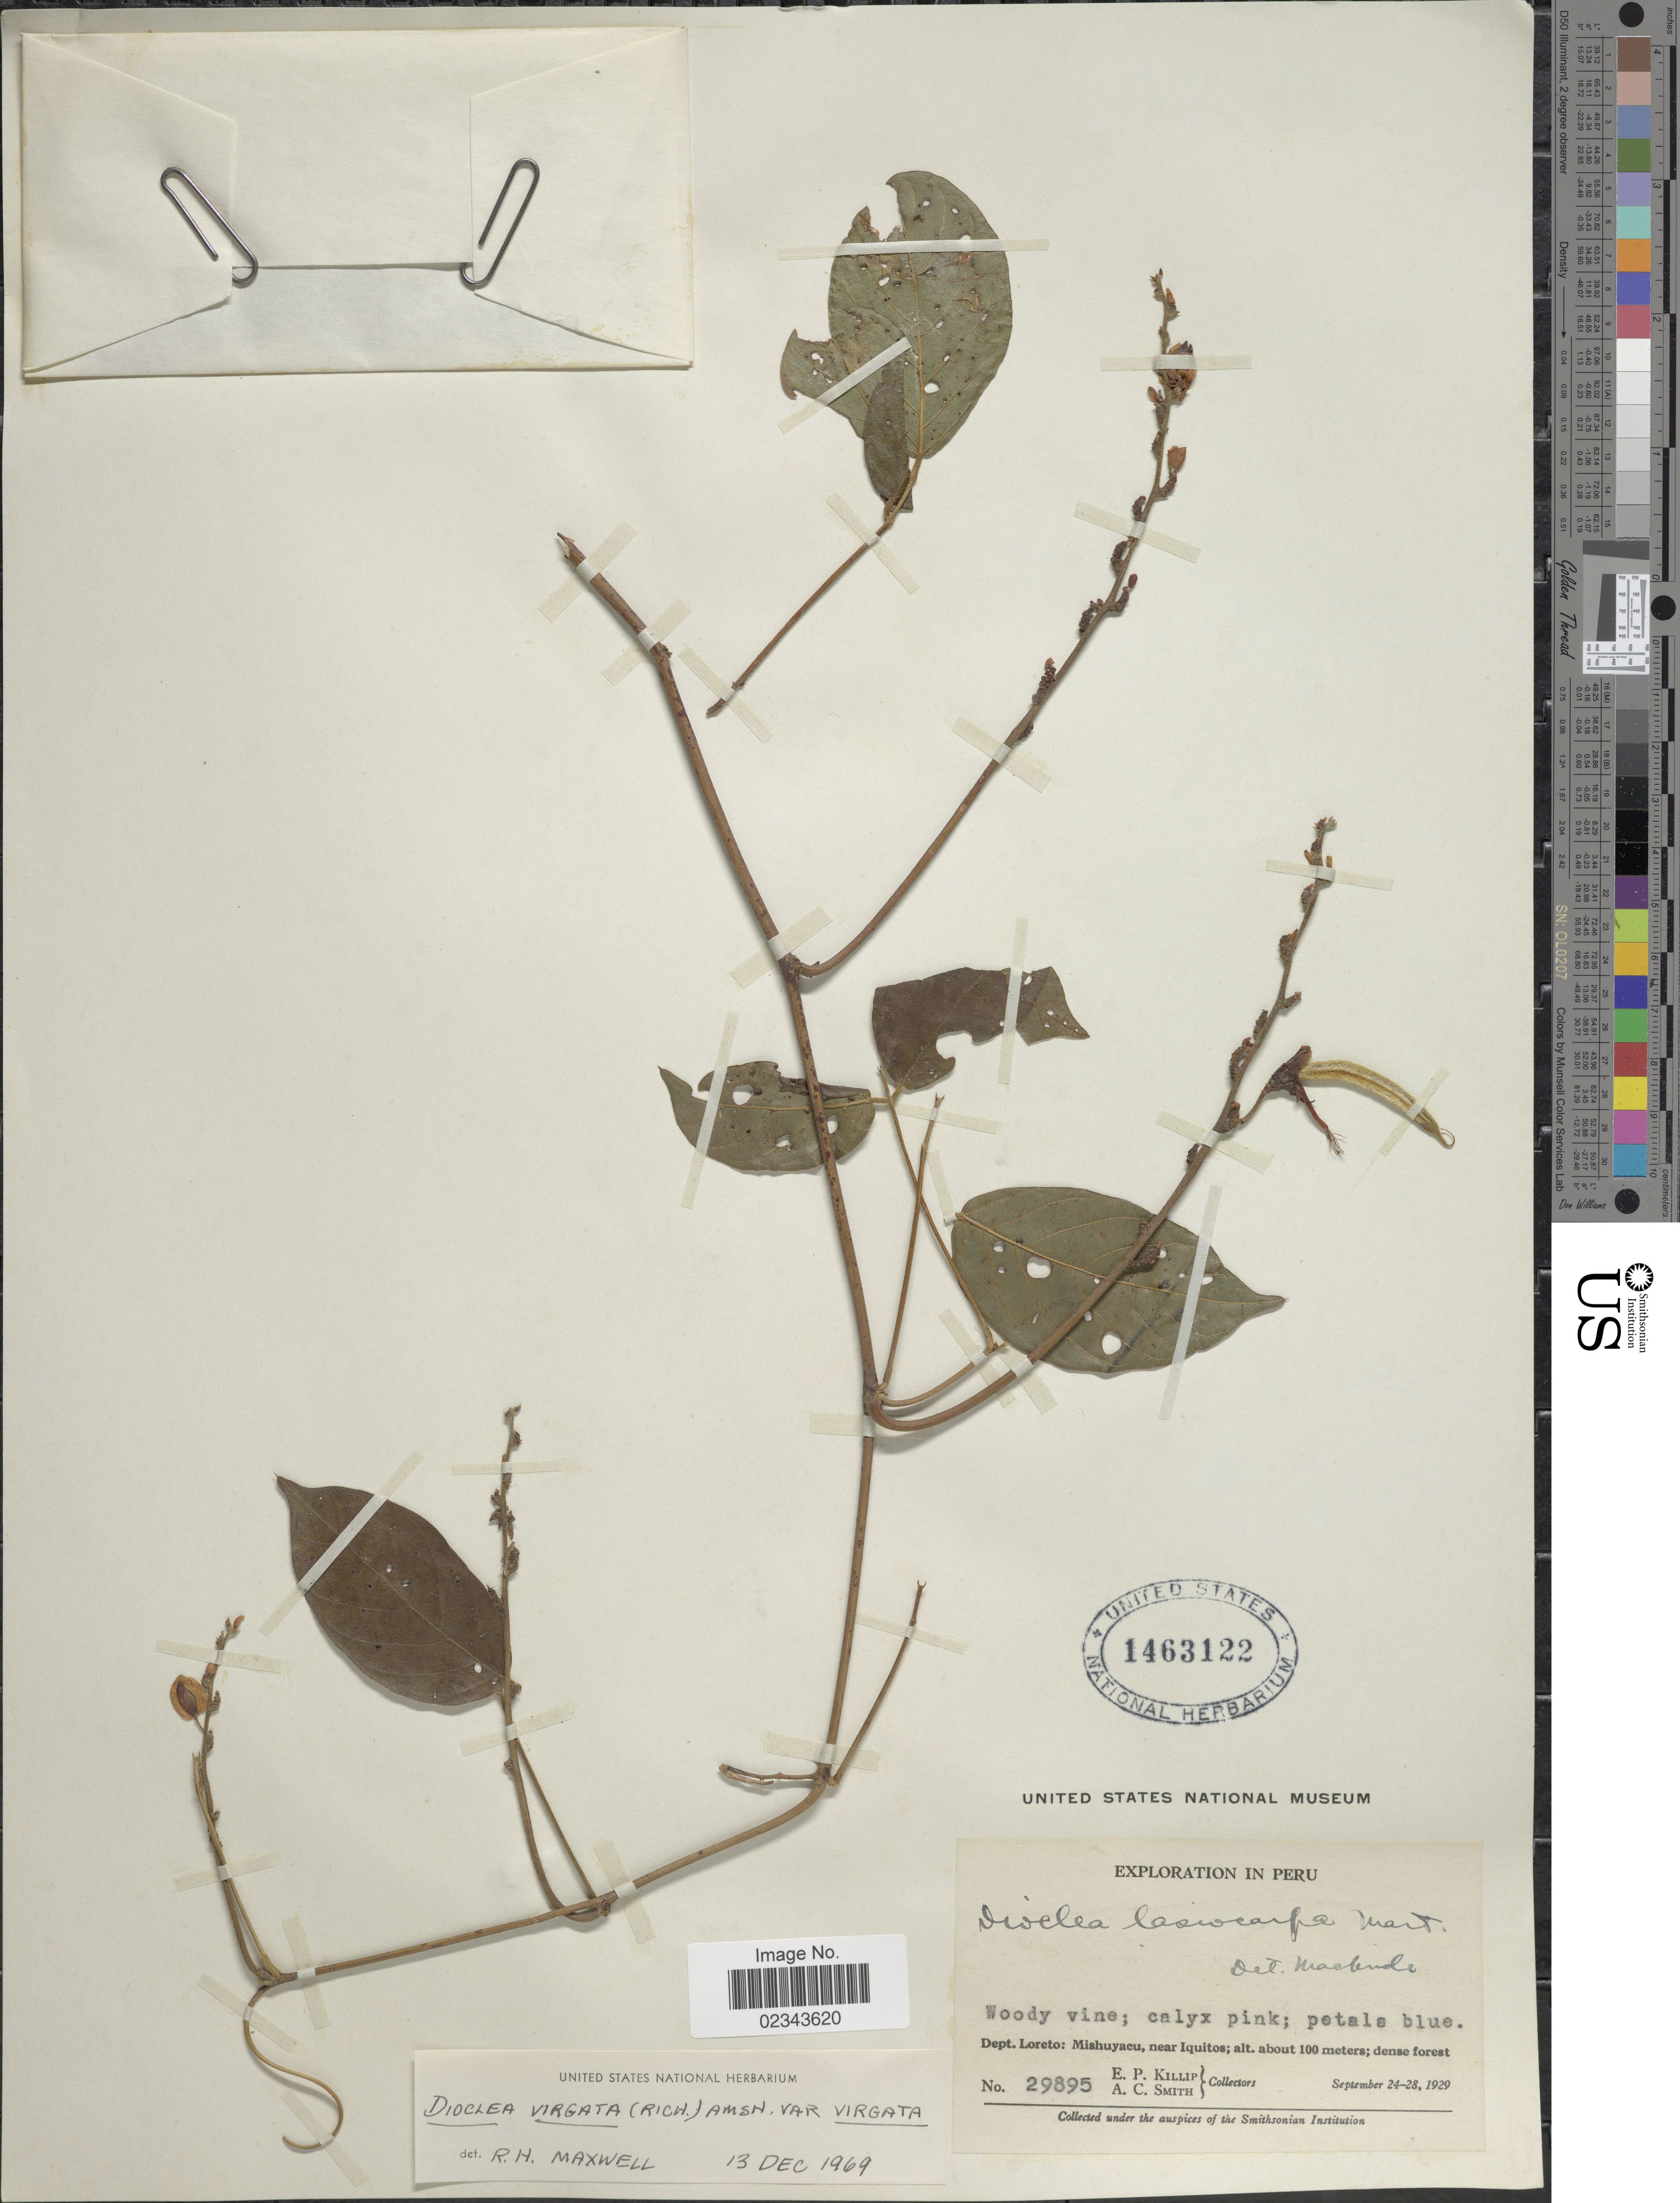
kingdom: Plantae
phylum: Tracheophyta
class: Magnoliopsida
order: Fabales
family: Fabaceae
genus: Dioclea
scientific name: Dioclea virgata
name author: (Rich.) Amshoff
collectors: E. P. Killip & A. C. Smith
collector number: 29895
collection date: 1929-09-24/1929-09-28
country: Peru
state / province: Loreto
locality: Mishuyacu, near Iquitos.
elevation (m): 100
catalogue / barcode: US 1463122